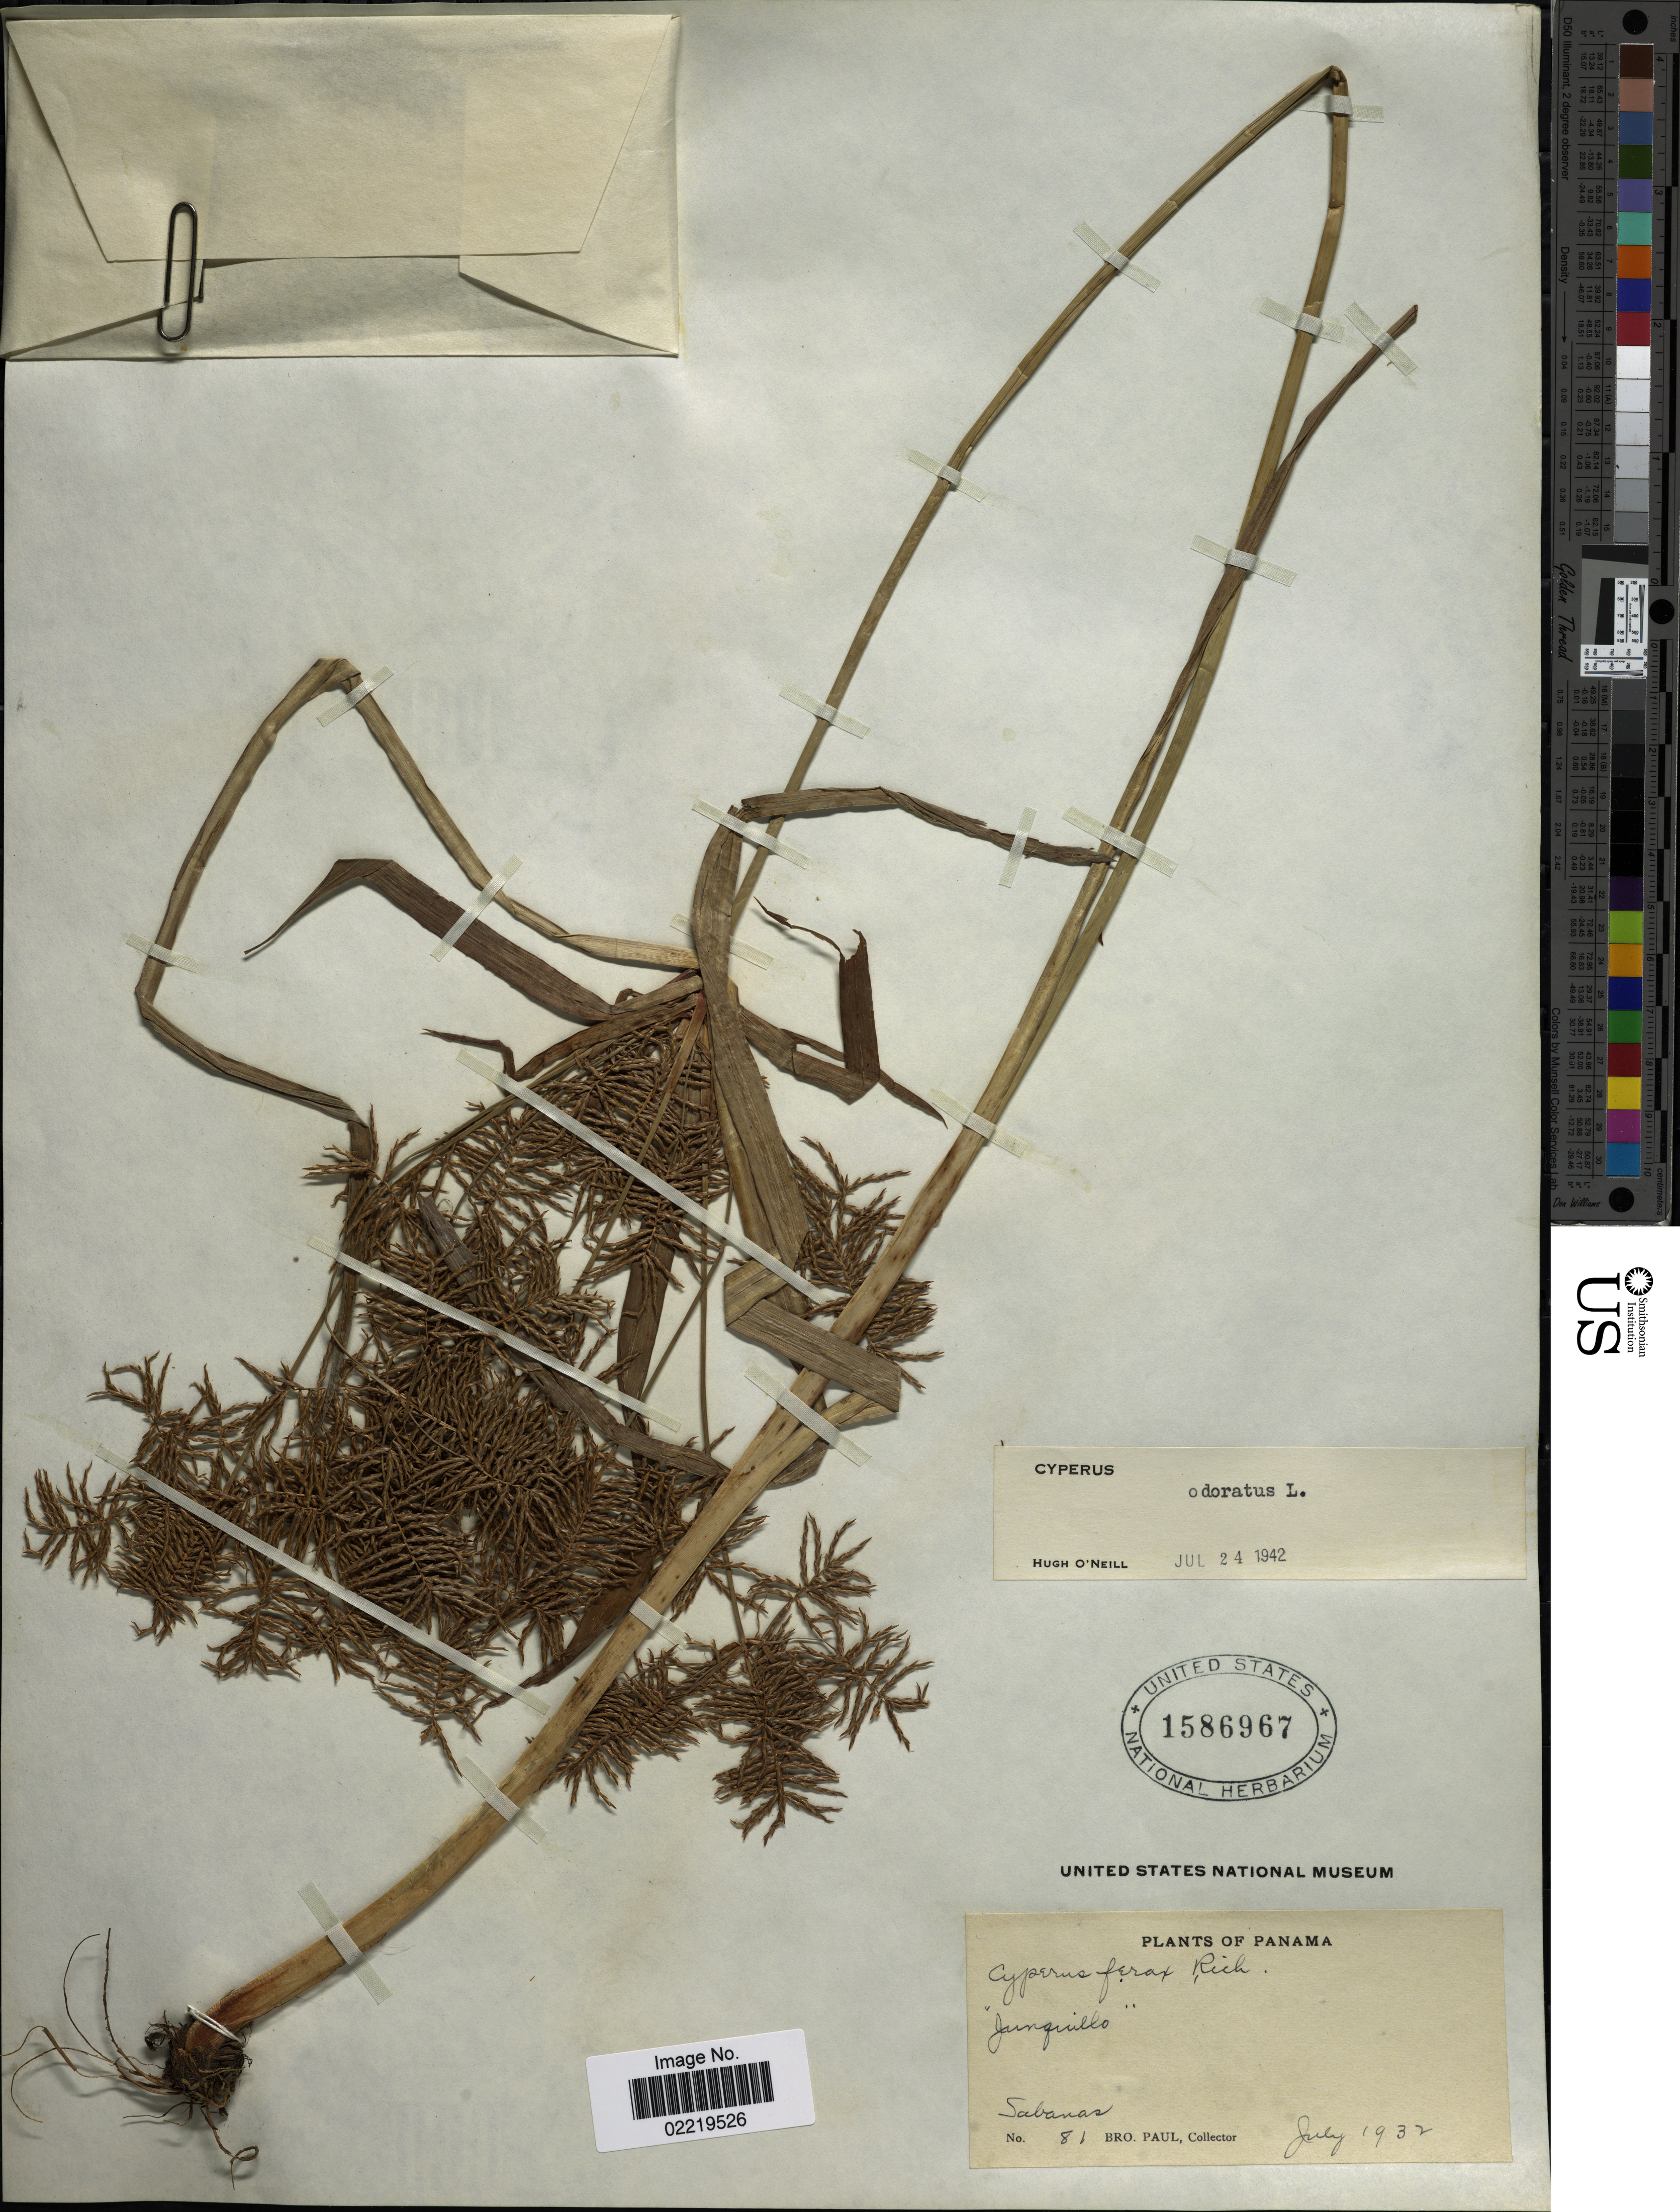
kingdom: Plantae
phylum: Tracheophyta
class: Liliopsida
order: Poales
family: Cyperaceae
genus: Cyperus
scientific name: Cyperus odoratus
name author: L.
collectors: B. Paul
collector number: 81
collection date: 1932-07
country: Panama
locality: Sabanas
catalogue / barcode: US 1586967